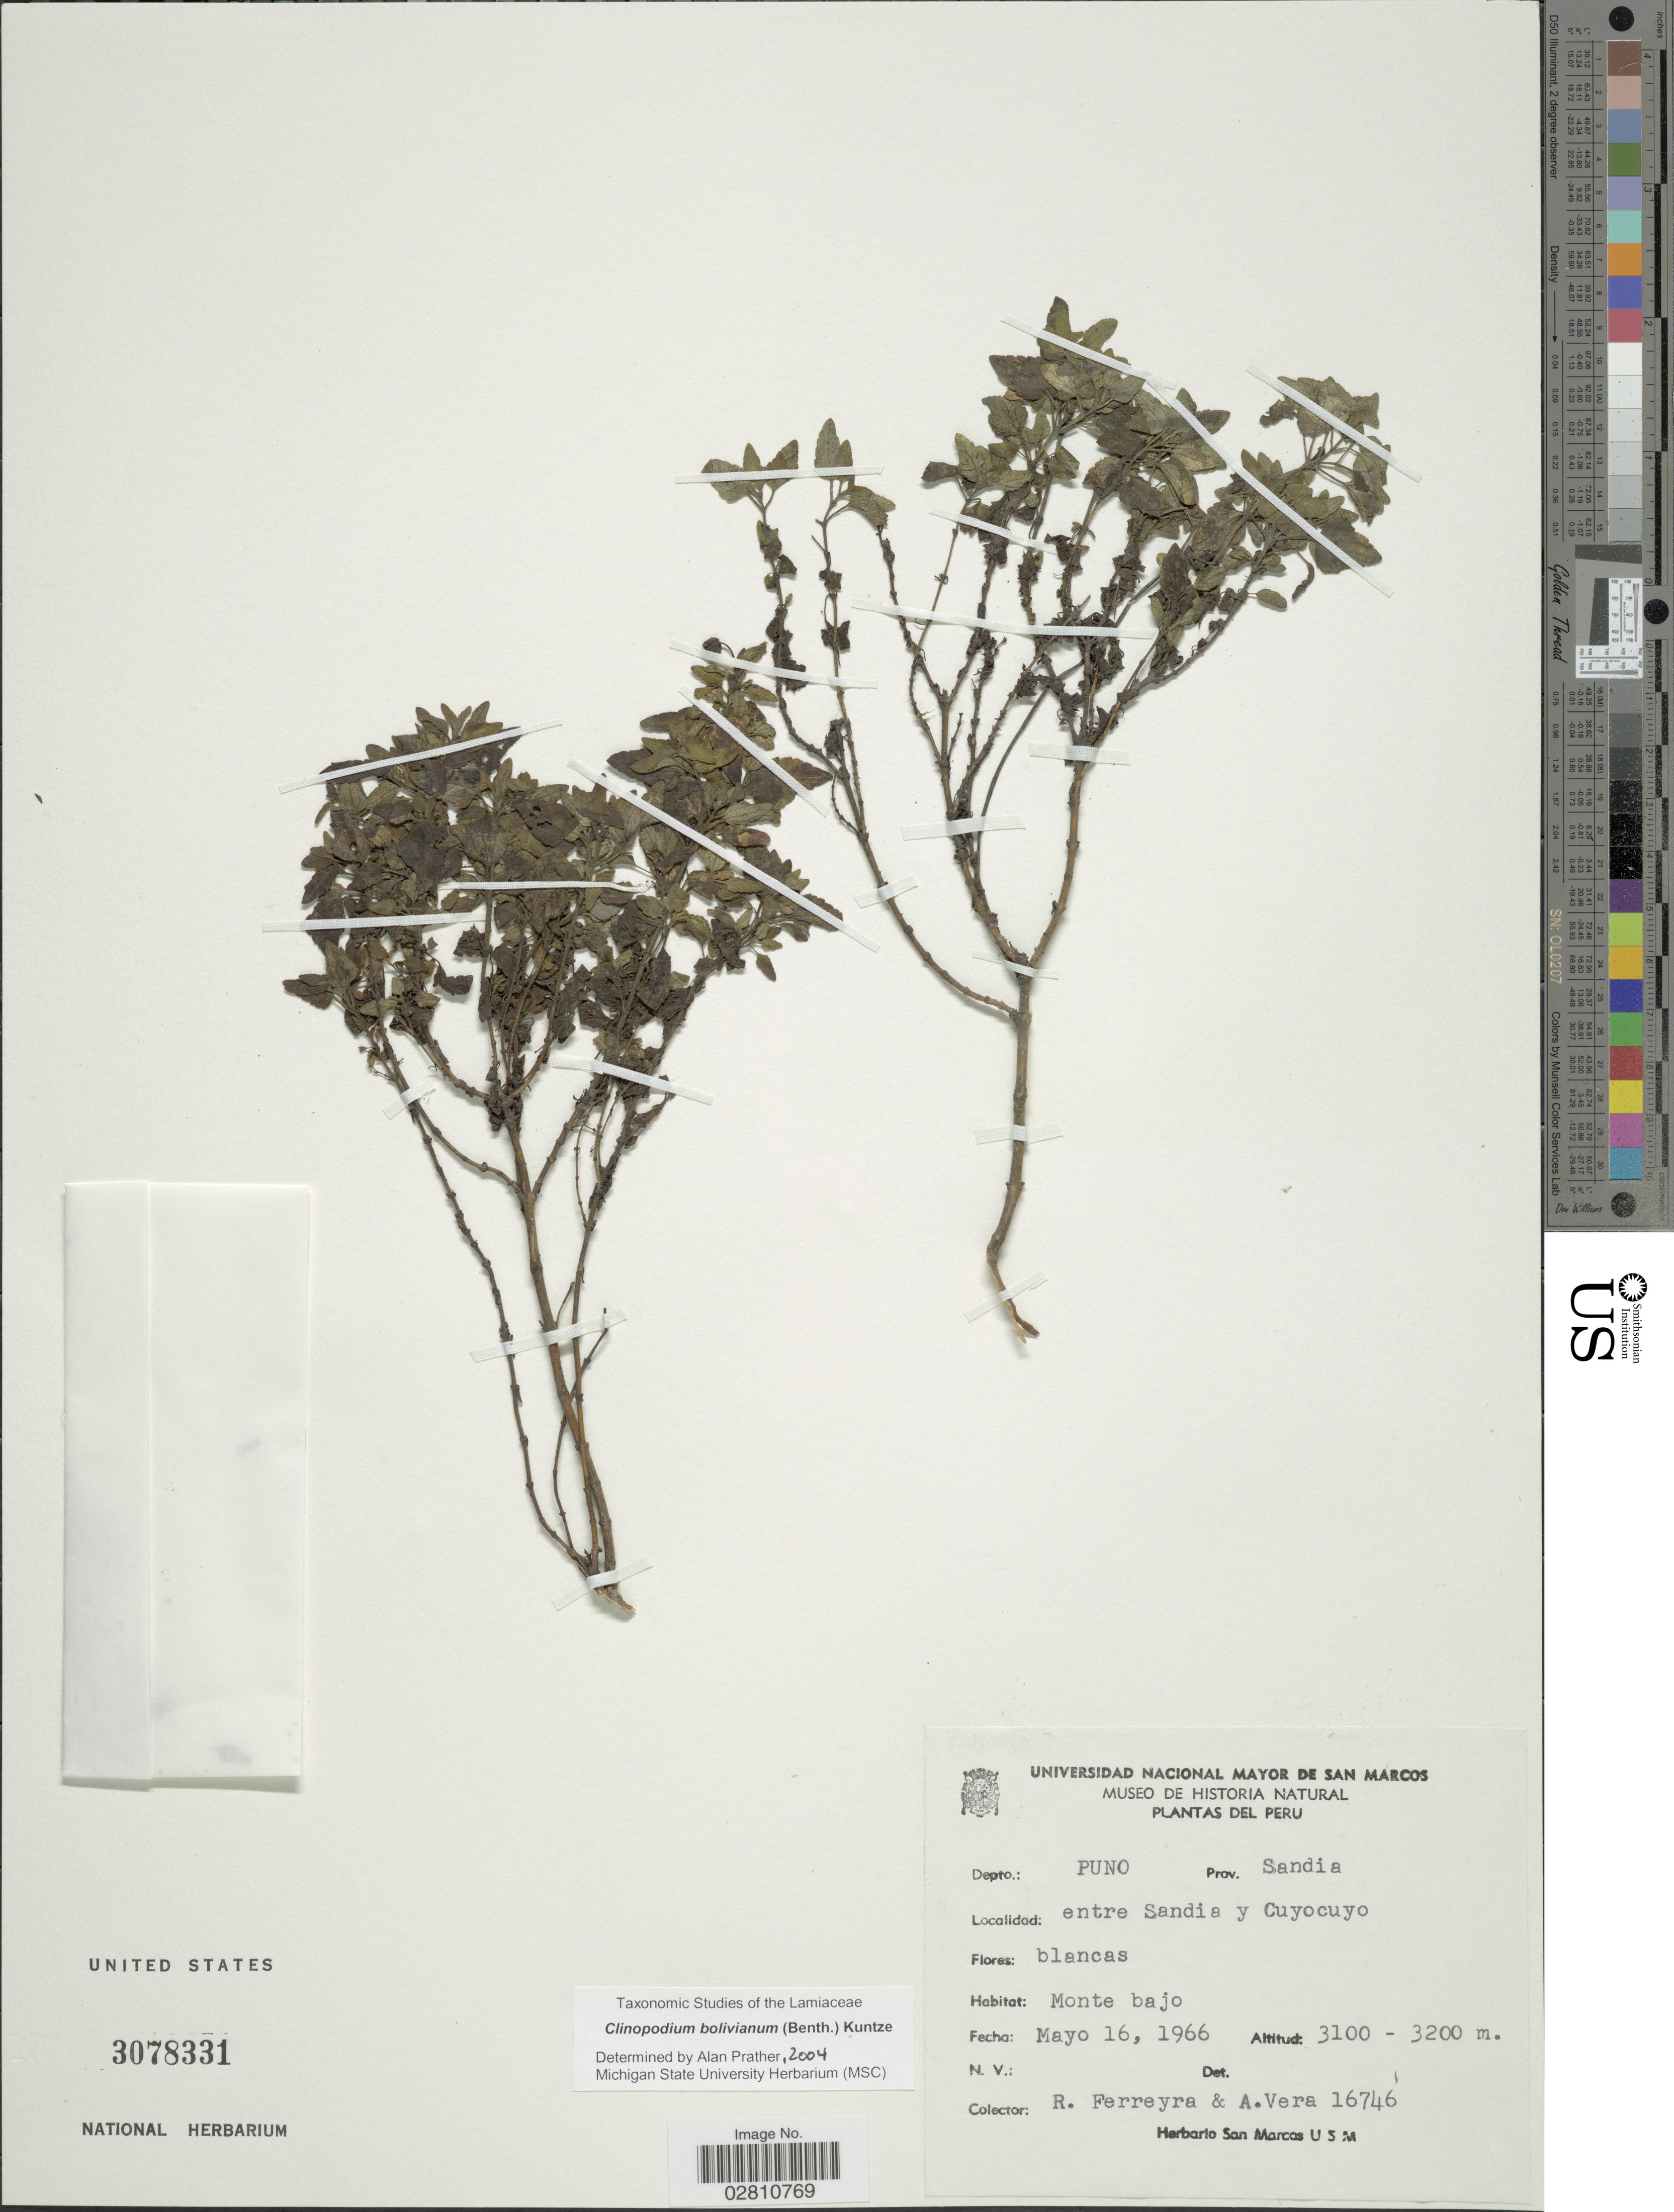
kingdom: Plantae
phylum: Tracheophyta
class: Magnoliopsida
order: Lamiales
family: Lamiaceae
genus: Clinopodium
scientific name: Clinopodium bolivianum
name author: (Benth.) Kuntze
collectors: R. A. Ferreyra & A. Vera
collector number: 16746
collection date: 1966-05-16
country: Peru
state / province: Puno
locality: Depto.: Puno, Prov. Sandia, entre Sandia y Cuyocuyo. Monte bajo.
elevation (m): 3100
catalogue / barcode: US 3078331